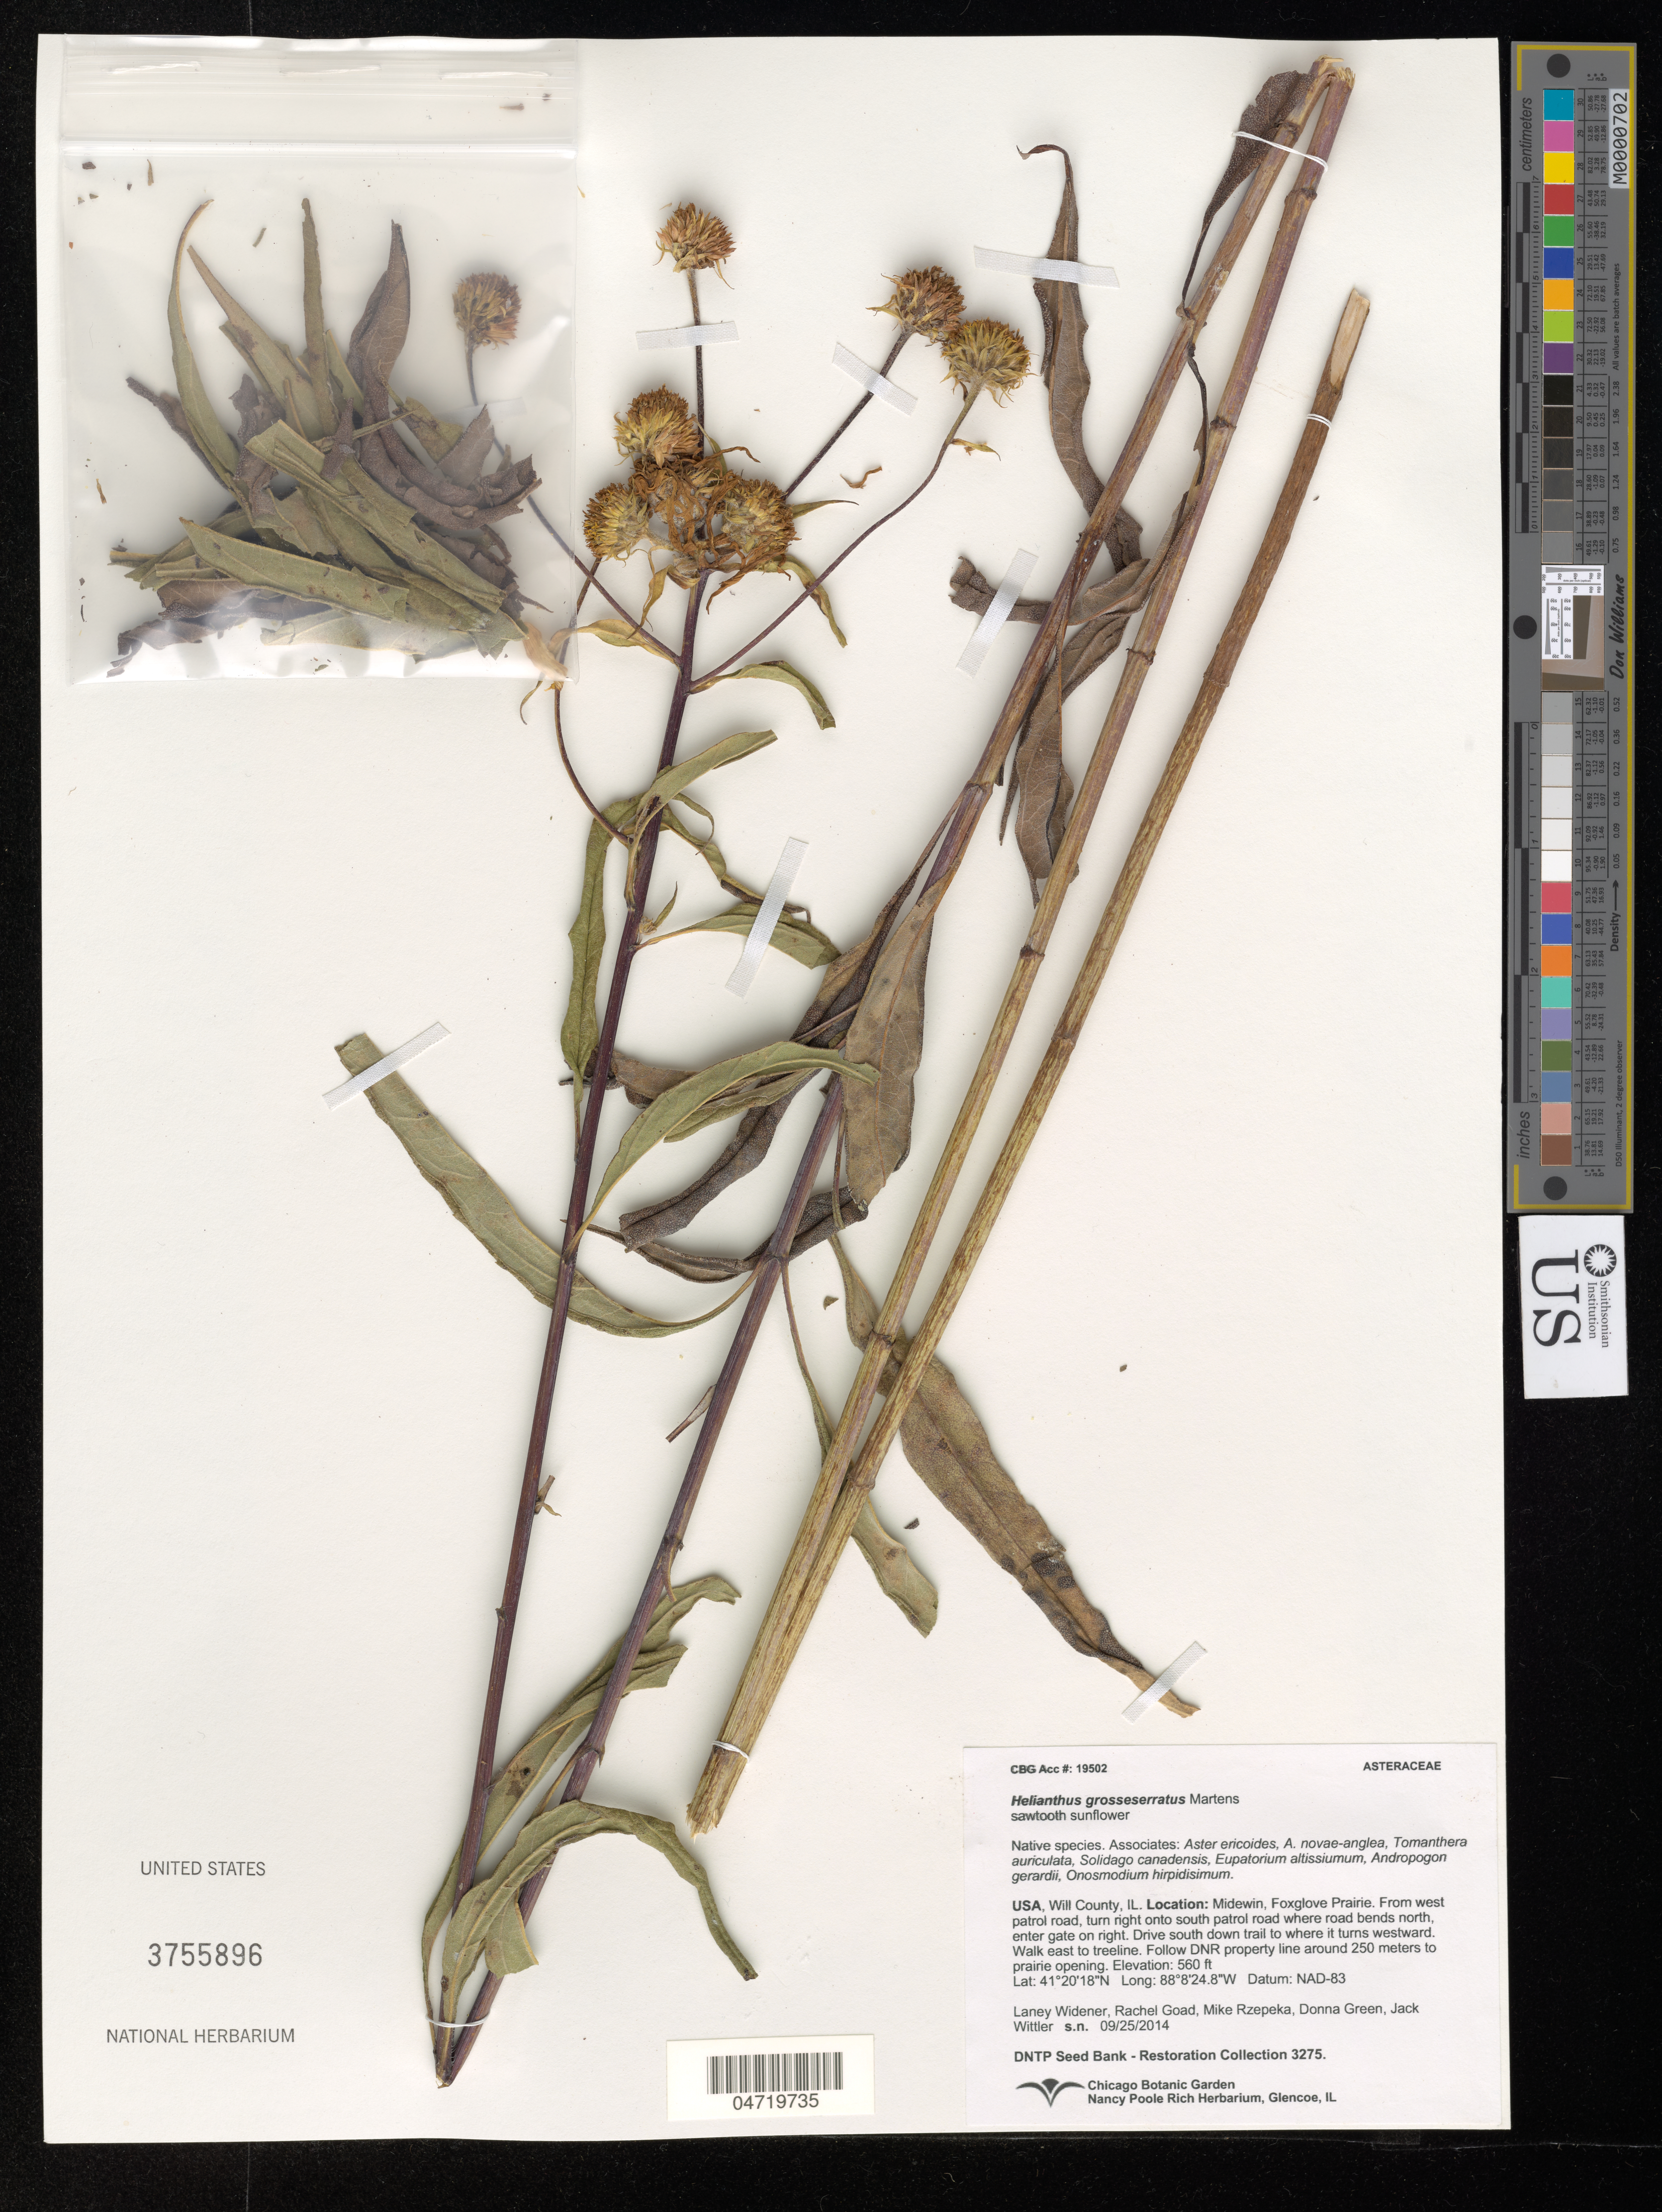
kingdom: Plantae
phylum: Tracheophyta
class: Magnoliopsida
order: Asterales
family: Asteraceae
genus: Helianthus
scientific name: Helianthus grosseserratus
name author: M. Martens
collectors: L. Widener, R. Goad, M. Rzepeka, D. Green & J. Wittler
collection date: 2014-09-25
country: United States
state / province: Illinois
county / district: Will County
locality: Midewin, Foxglove Prairie. From W patrol rd, right onto S patrol rd. where road bends N, enter gate on right. S down trail to westward turn. E to treeline, follow DNR propert line ~ 250 m to prairie opening.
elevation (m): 171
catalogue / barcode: US 3755896